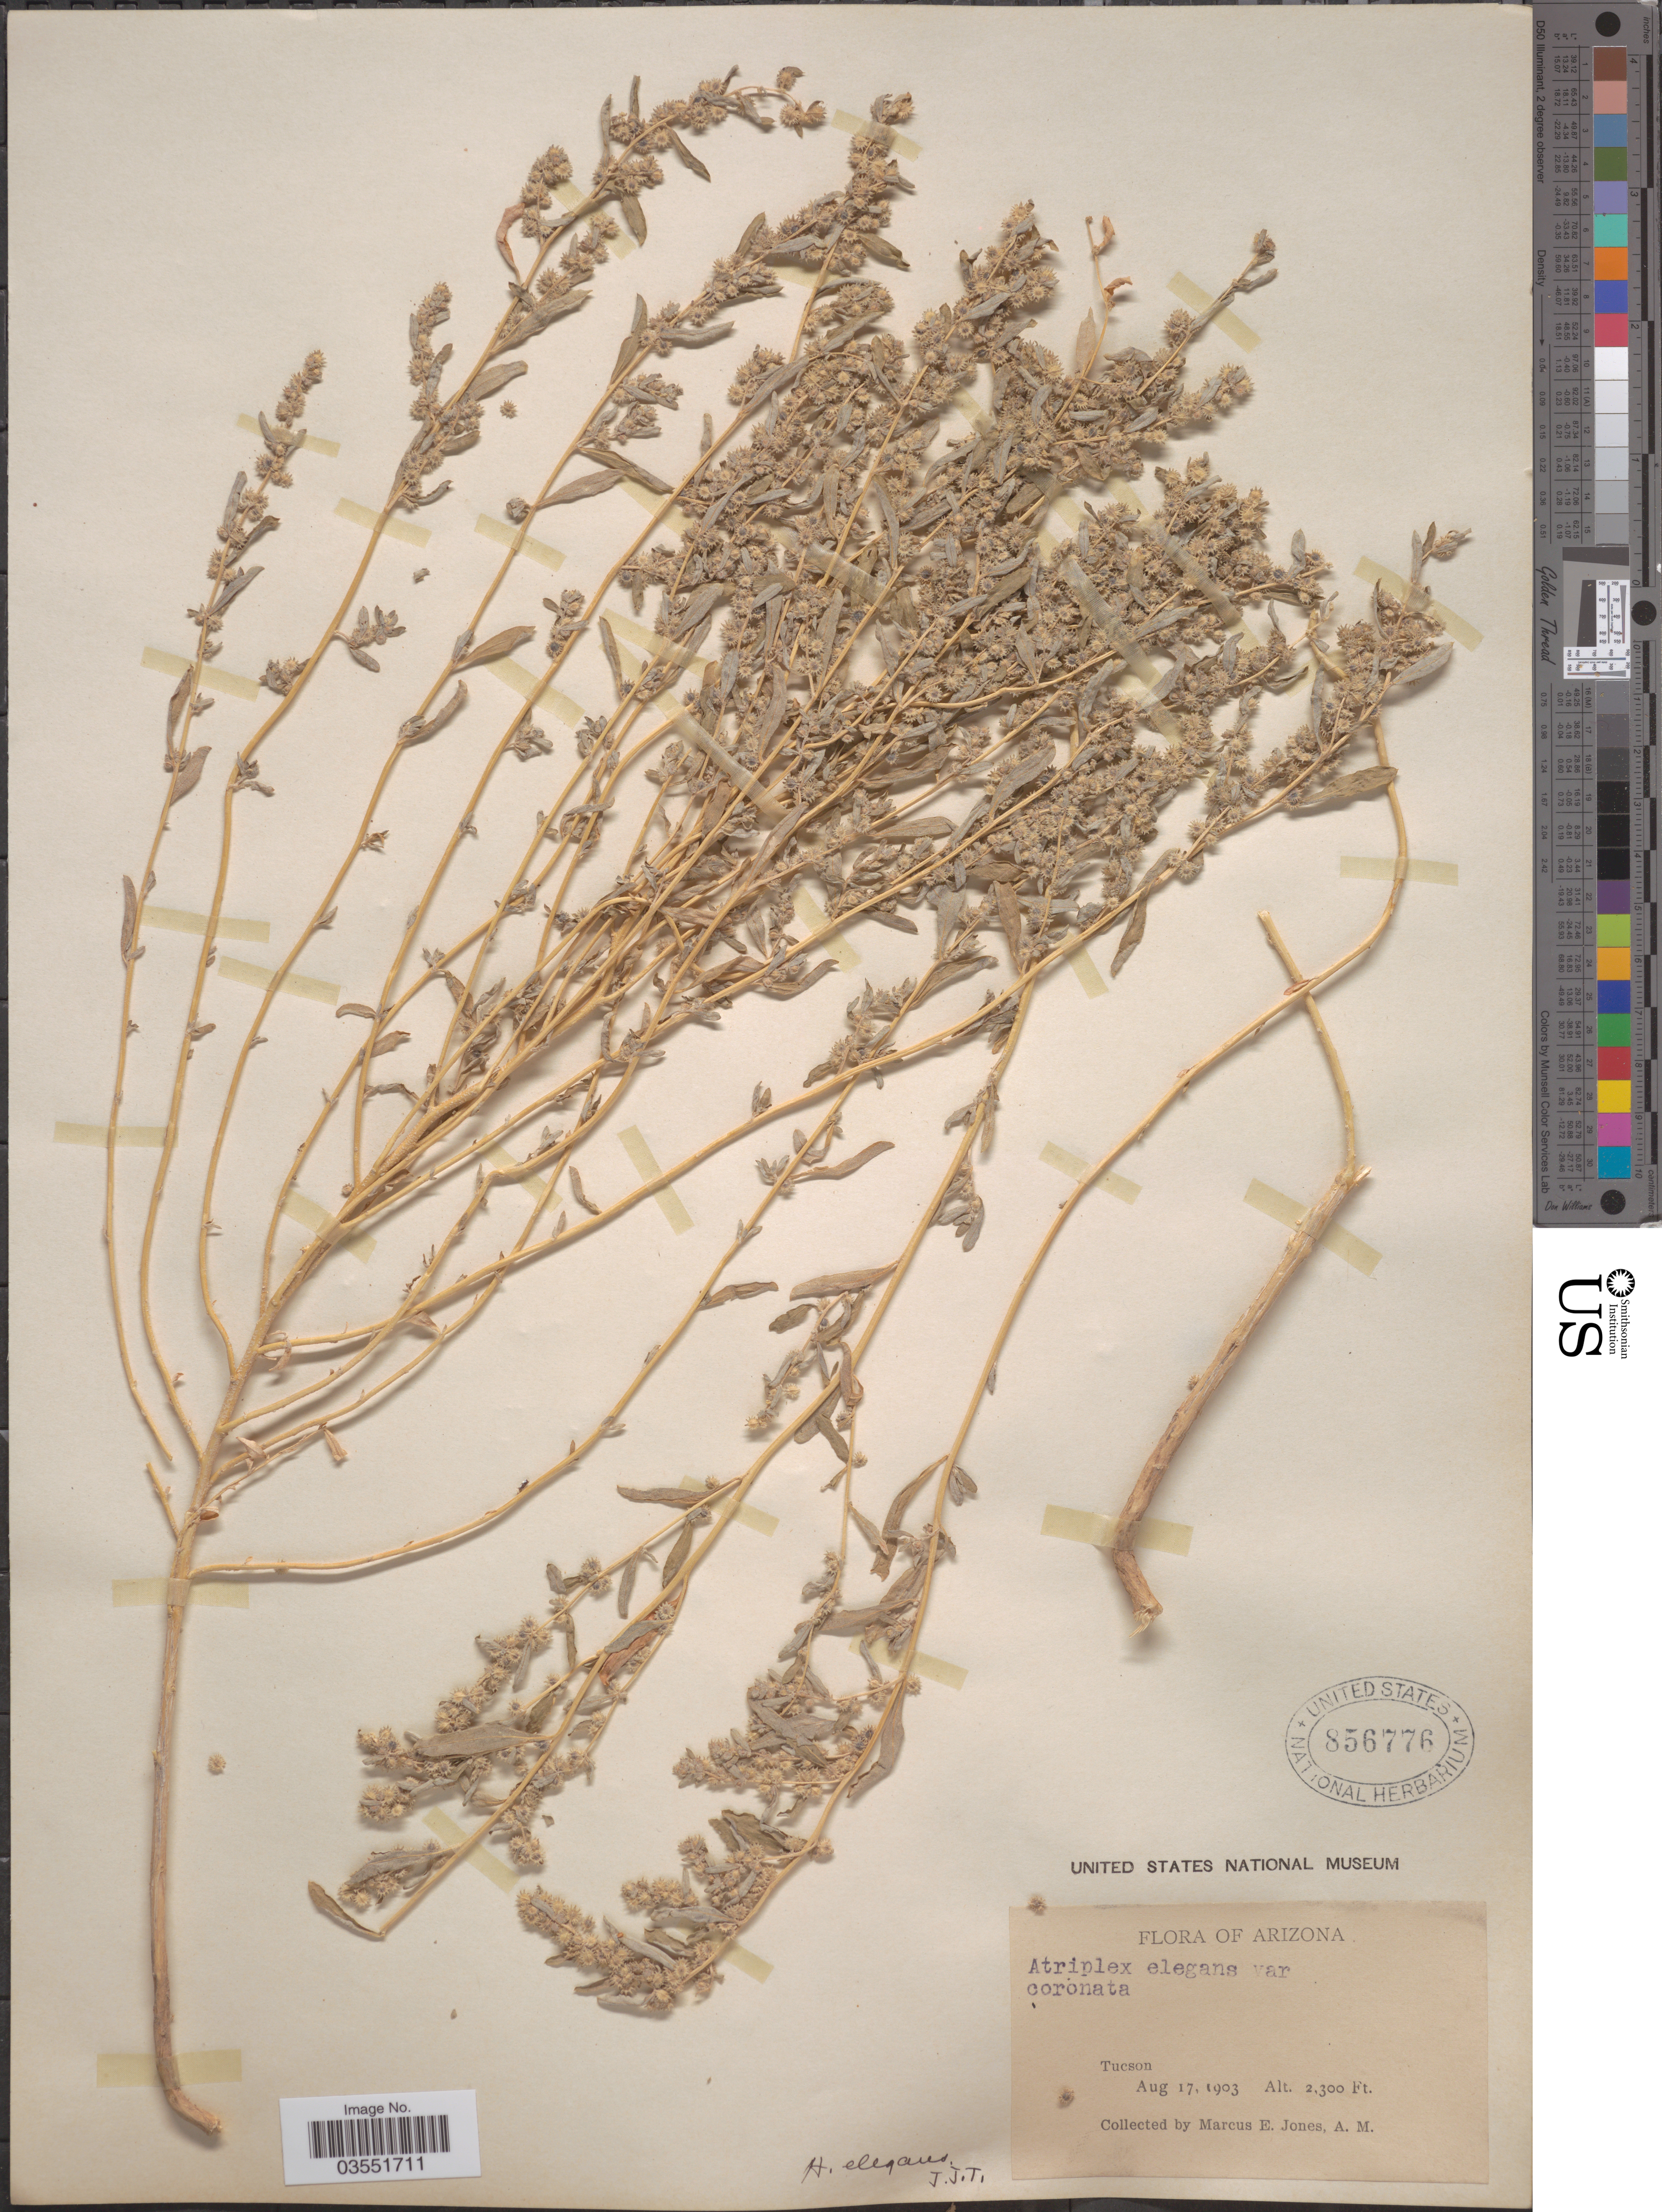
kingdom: Plantae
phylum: Tracheophyta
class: Magnoliopsida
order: Caryophyllales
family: Amaranthaceae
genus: Atriplex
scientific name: Atriplex elegans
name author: (Moq.) D. Dietr.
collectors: M. E. Jones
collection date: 1903-08-17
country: United States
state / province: Arizona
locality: Tucson.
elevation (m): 701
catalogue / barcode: US 856776